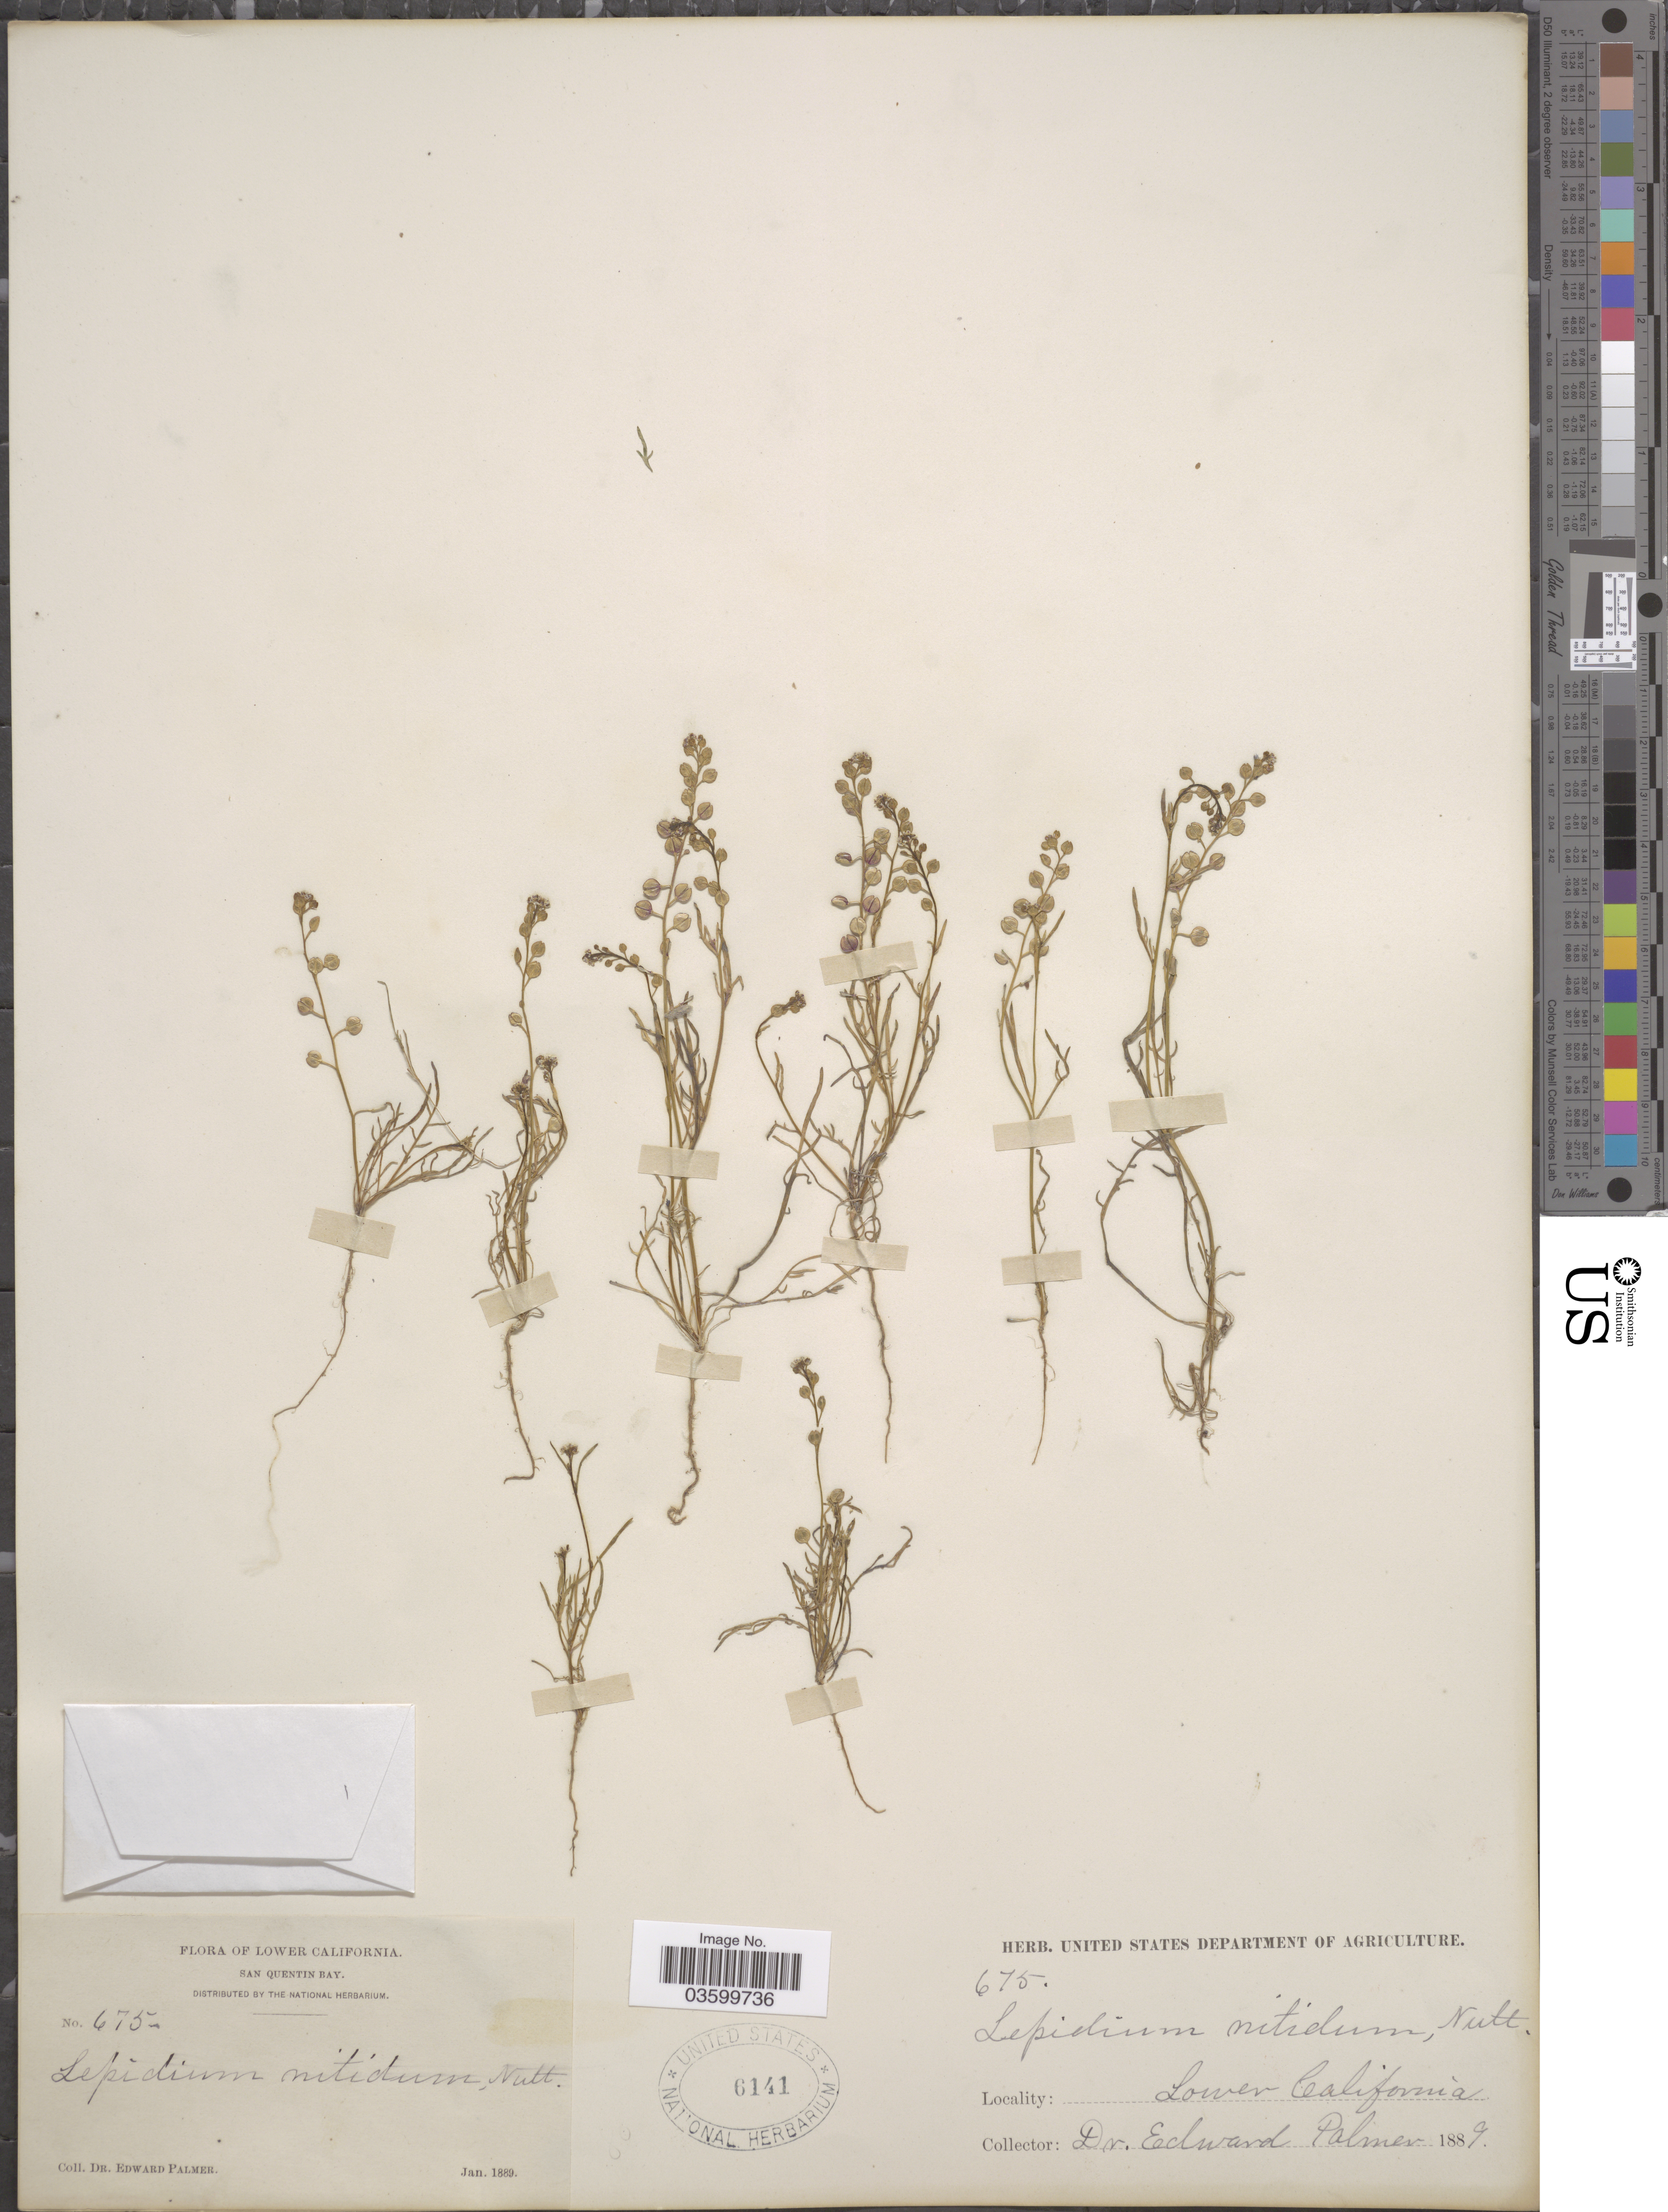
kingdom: Plantae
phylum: Tracheophyta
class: Magnoliopsida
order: Brassicales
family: Brassicaceae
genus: Lepidium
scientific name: Lepidium nitidum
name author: Nutt.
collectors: E. Palmer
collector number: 675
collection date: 1889-01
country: Mexico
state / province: Baja California Norte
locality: Lower California. San Quentin Bay.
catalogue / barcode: US 6141